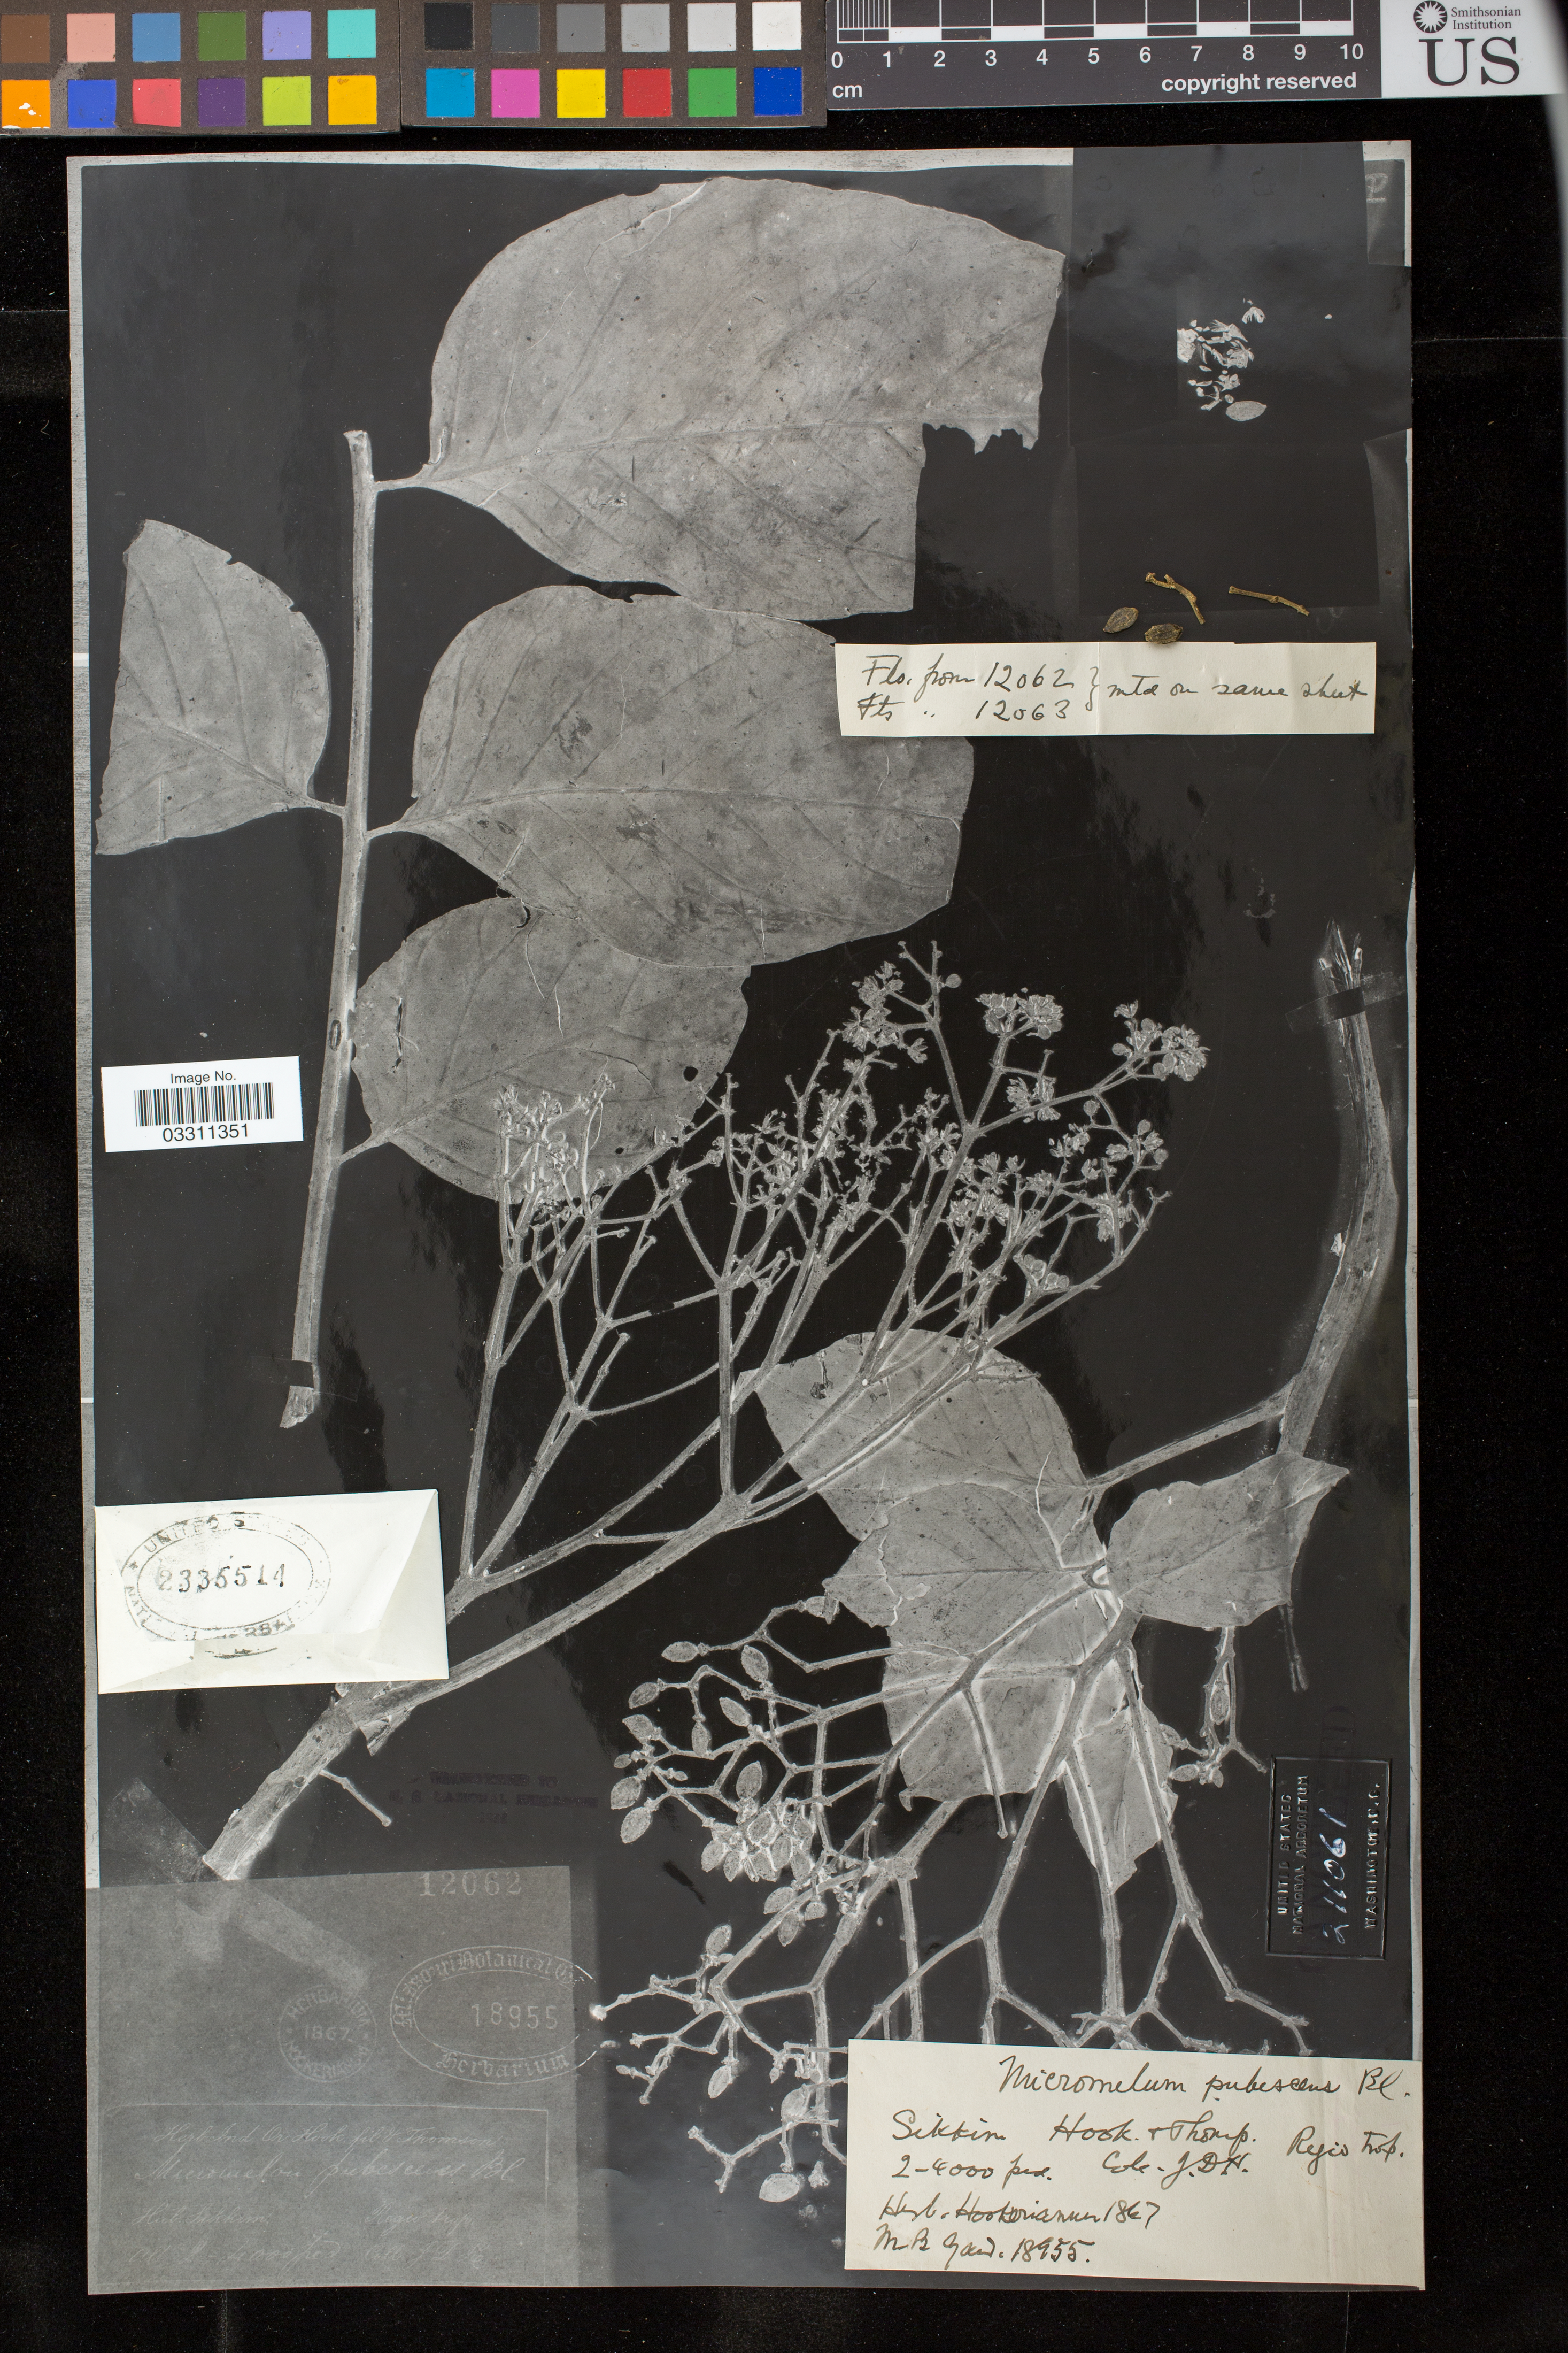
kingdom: Plantae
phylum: Tracheophyta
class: Magnoliopsida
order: Sapindales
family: Rutaceae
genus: Micromelum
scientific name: Micromelum pubescens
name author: Blume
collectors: J. H.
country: India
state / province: Sikkim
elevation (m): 1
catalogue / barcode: US 2335514